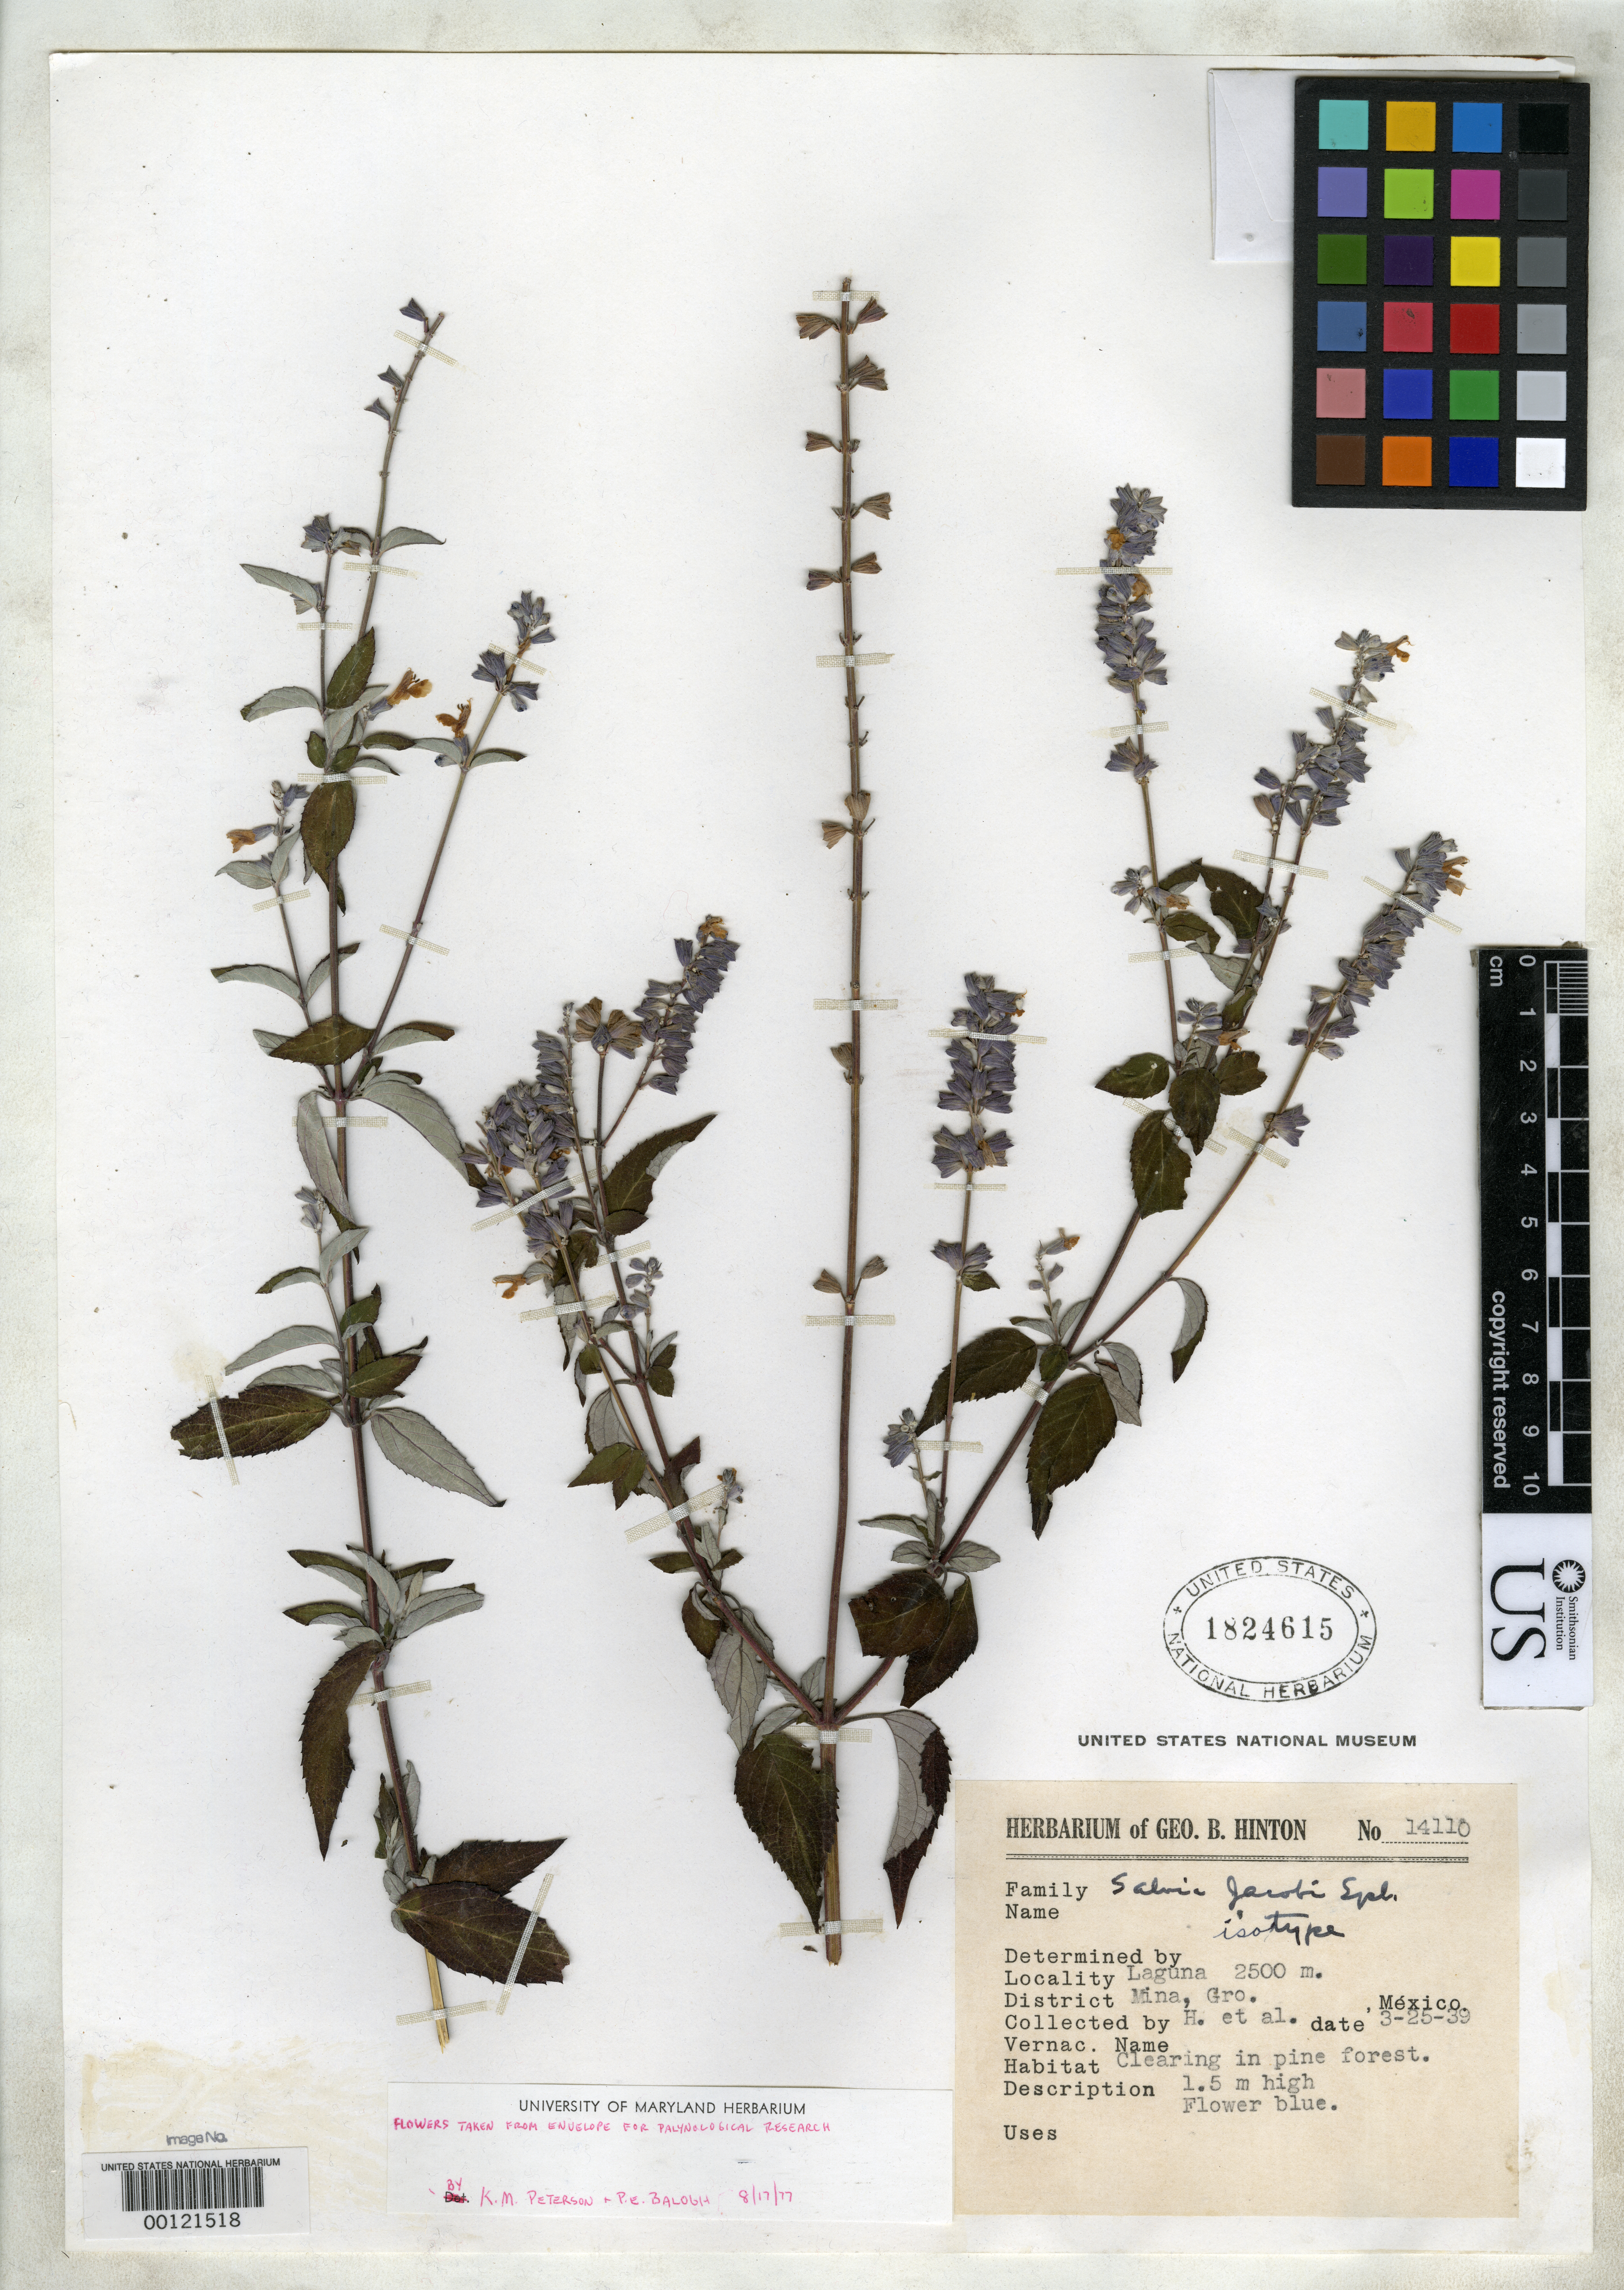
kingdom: Plantae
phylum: Tracheophyta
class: Magnoliopsida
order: Lamiales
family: Lamiaceae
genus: Salvia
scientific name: Salvia jacobi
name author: Epling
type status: Isotype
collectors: G. B. Hinton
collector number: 14110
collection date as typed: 25 Mar 1939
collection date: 1939-03-25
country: Mexico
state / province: Guerrero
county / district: Mina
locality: Laguna.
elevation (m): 2500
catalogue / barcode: US 1824615